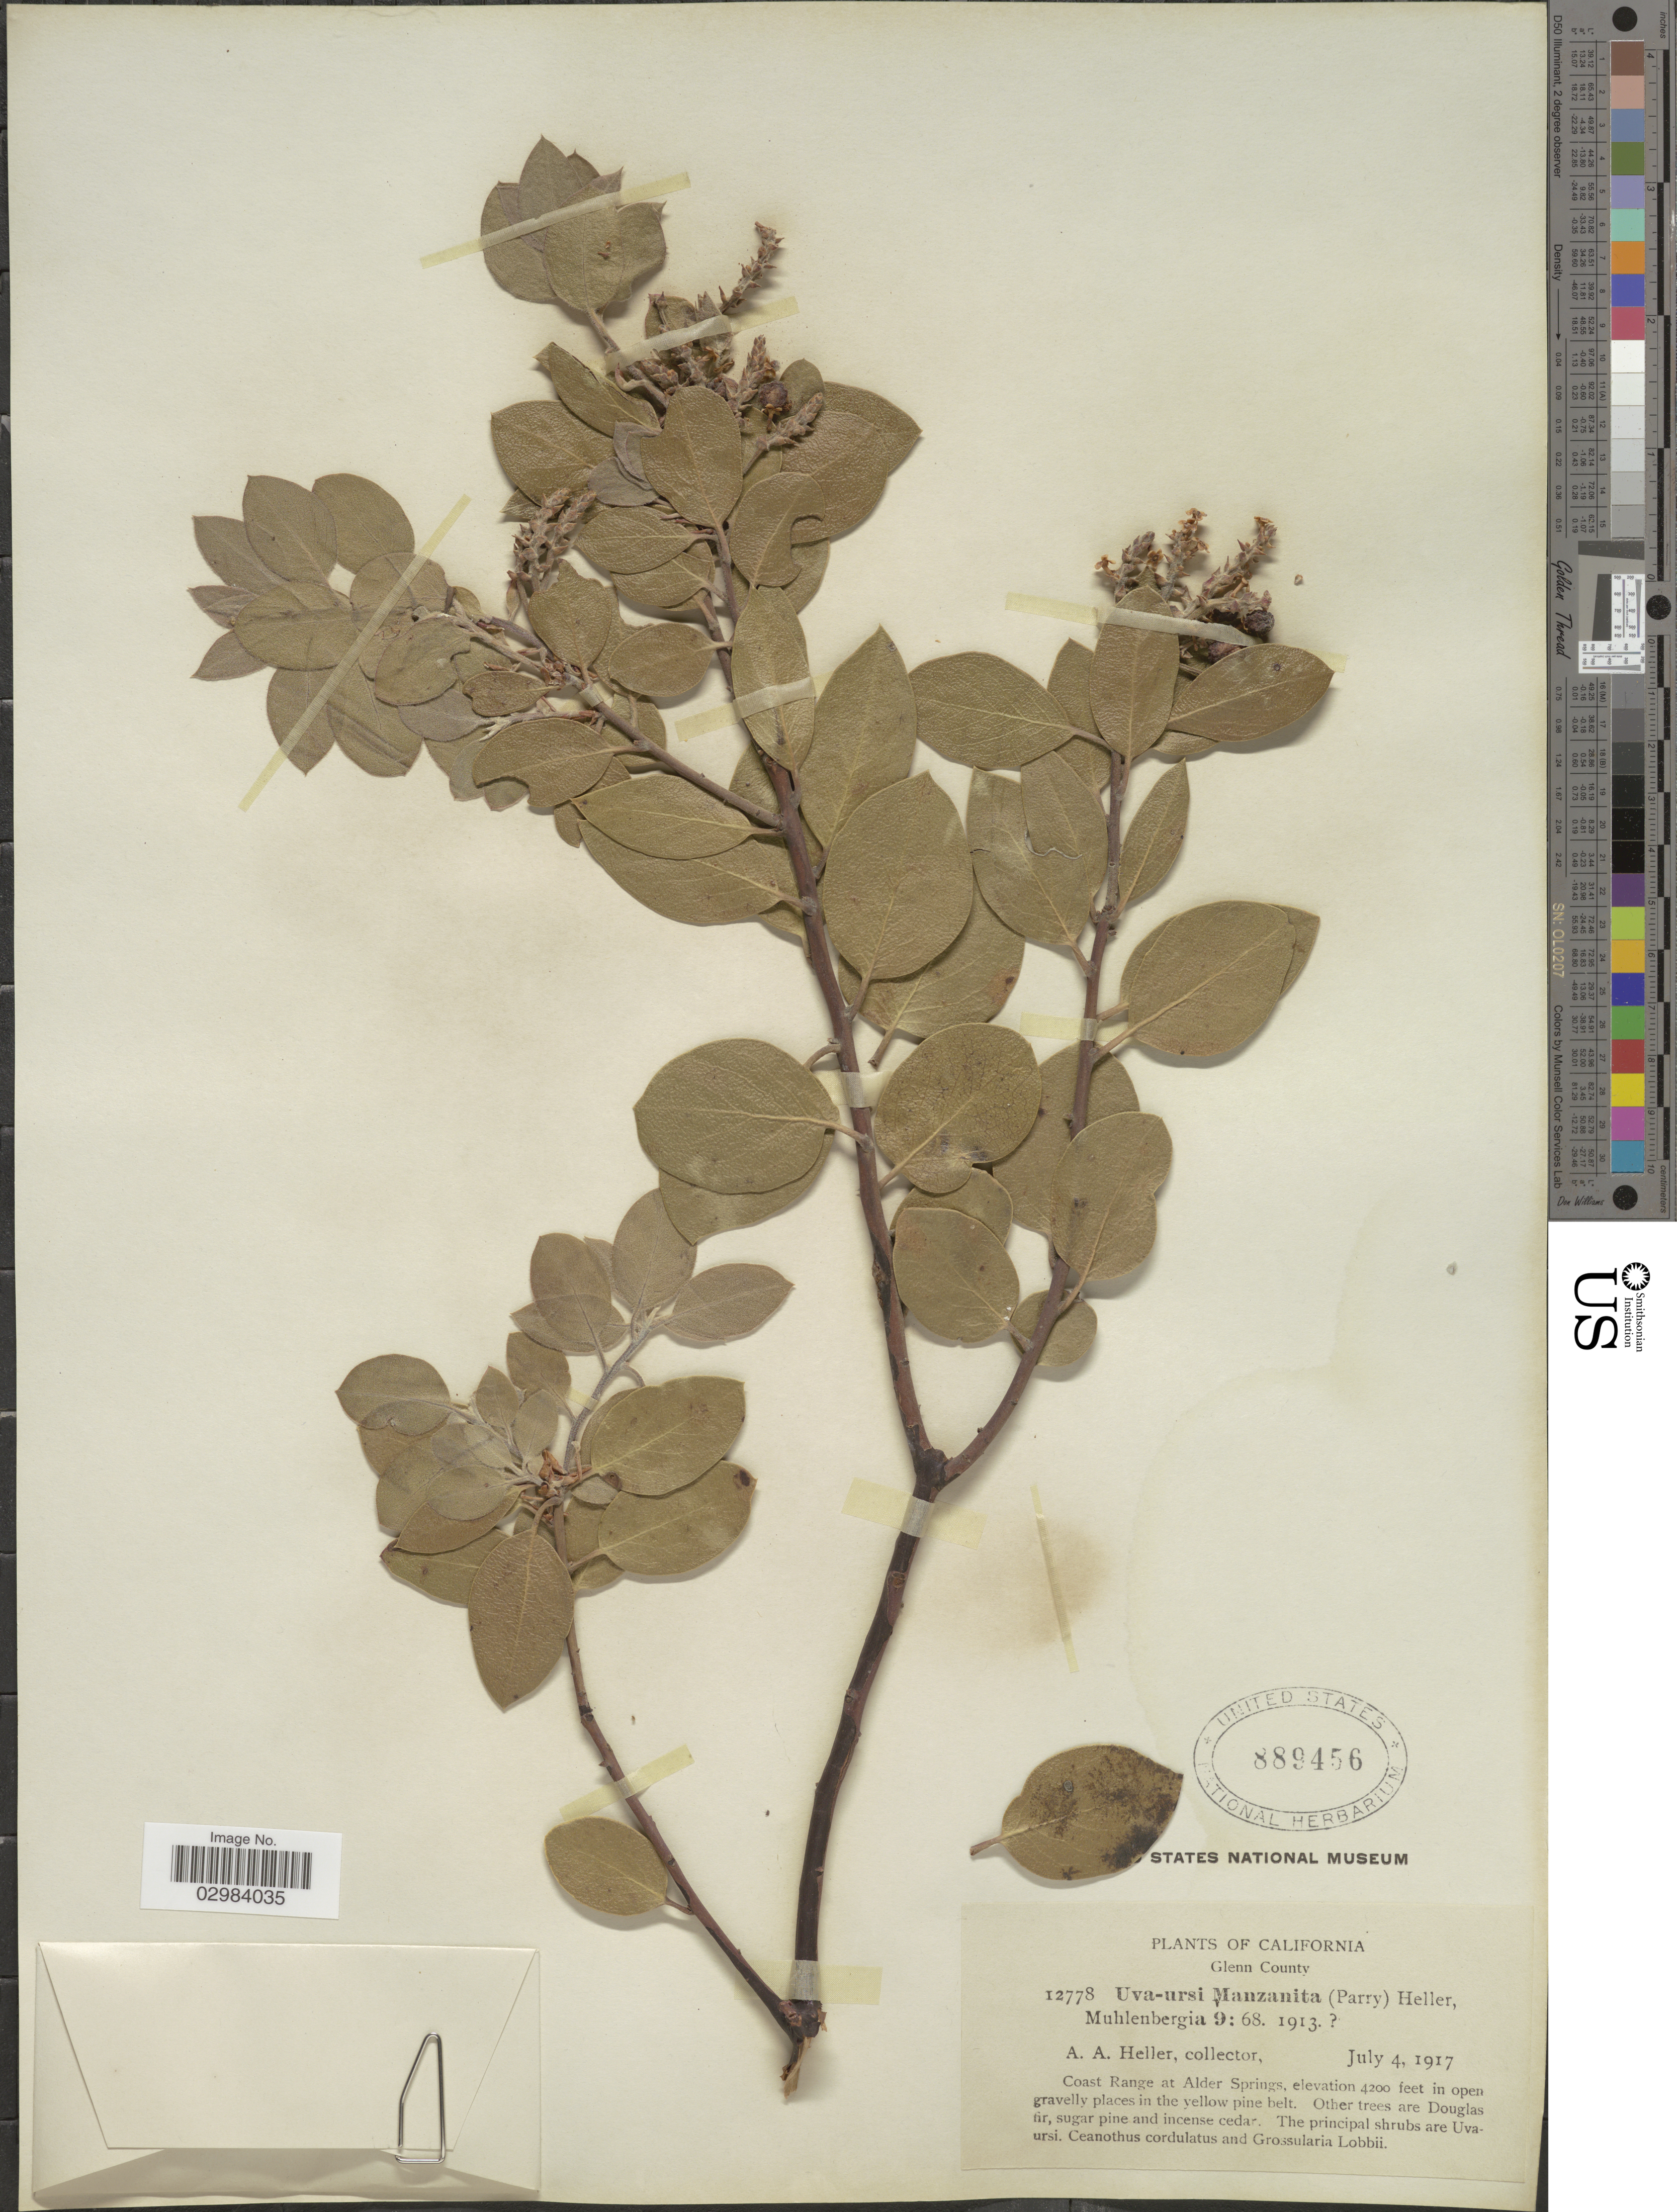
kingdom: Plantae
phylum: Tracheophyta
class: Magnoliopsida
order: Ericales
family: Ericaceae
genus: Arctostaphylos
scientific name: Arctostaphylos manzanita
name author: Parry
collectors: A. A. Heller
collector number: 12778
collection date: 1917-07-04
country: United States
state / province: California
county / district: Glenn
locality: Glenn County. Coast Range at Alder Springs.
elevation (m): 1280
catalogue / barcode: US 889456